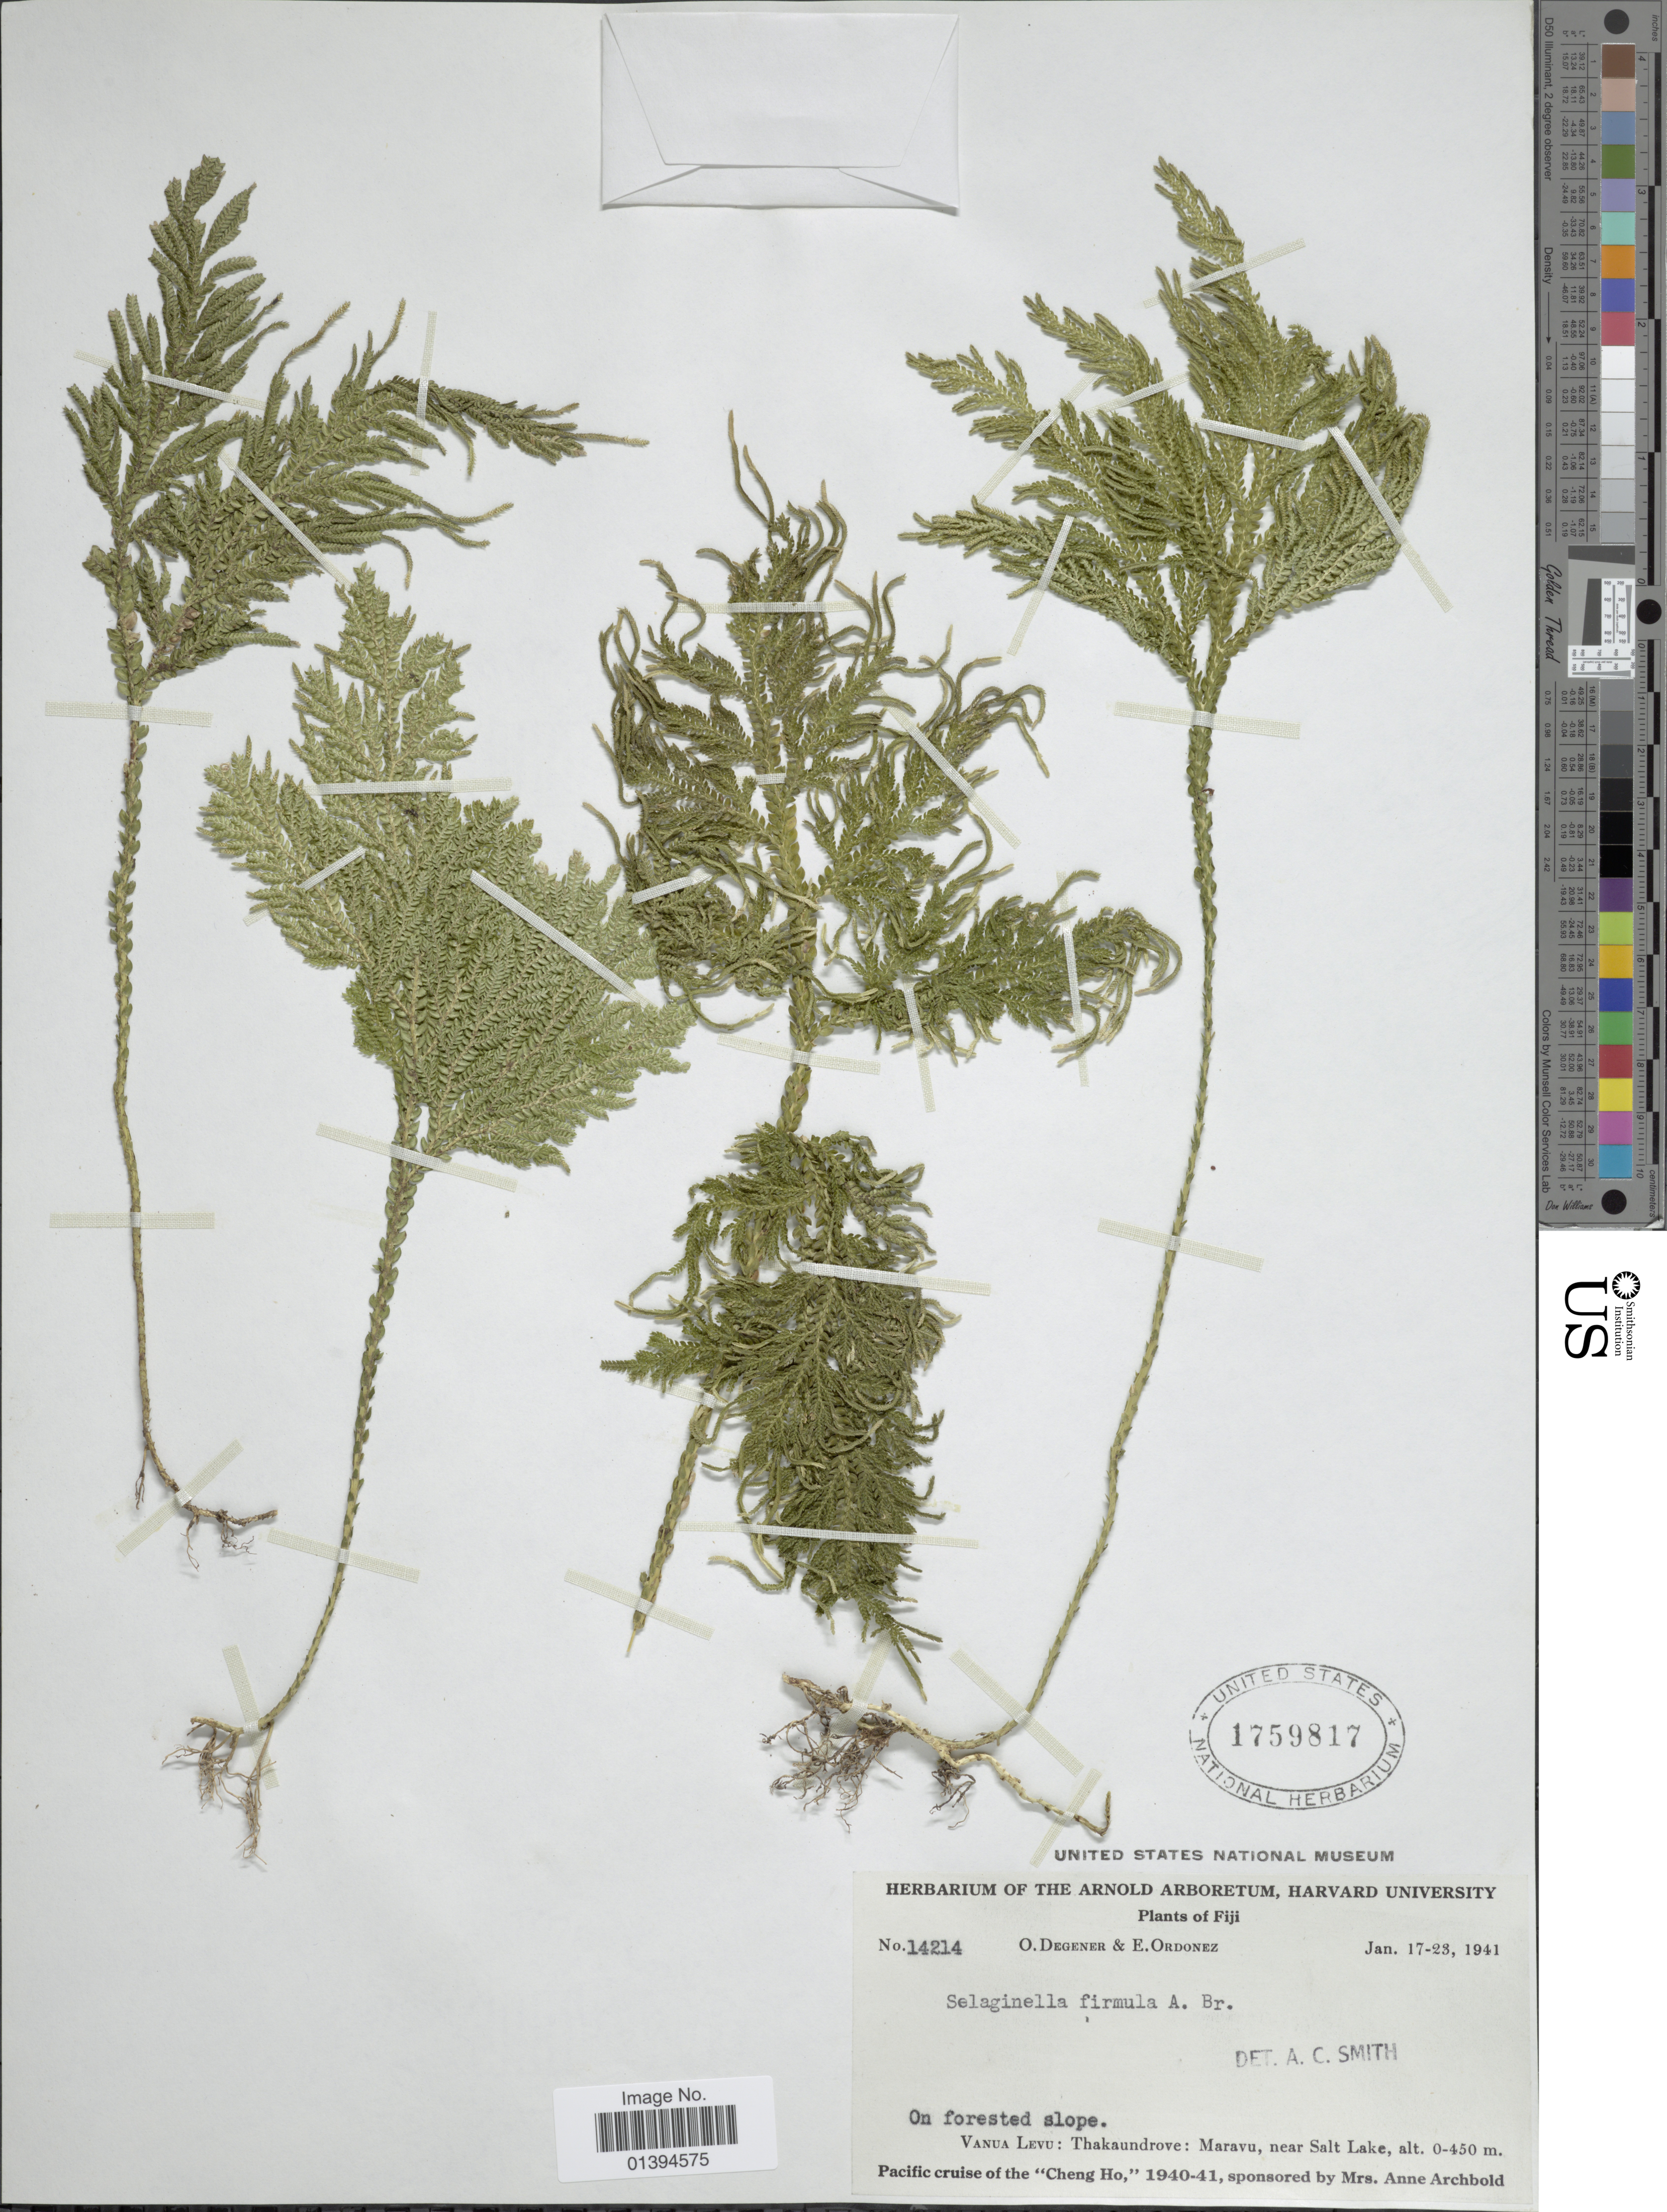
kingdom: Plantae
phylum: Tracheophyta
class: Lycopodiopsida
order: Selaginellales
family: Selaginellaceae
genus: Selaginella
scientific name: Selaginella firmula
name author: A. Br.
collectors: O. Degener & E. Ordonez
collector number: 14214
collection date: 1941-01-17/1941-01-23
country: Fiji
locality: Vanua Levu: Thakaundrove: Maravu, near Salt Lake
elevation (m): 0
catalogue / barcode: US 1759817